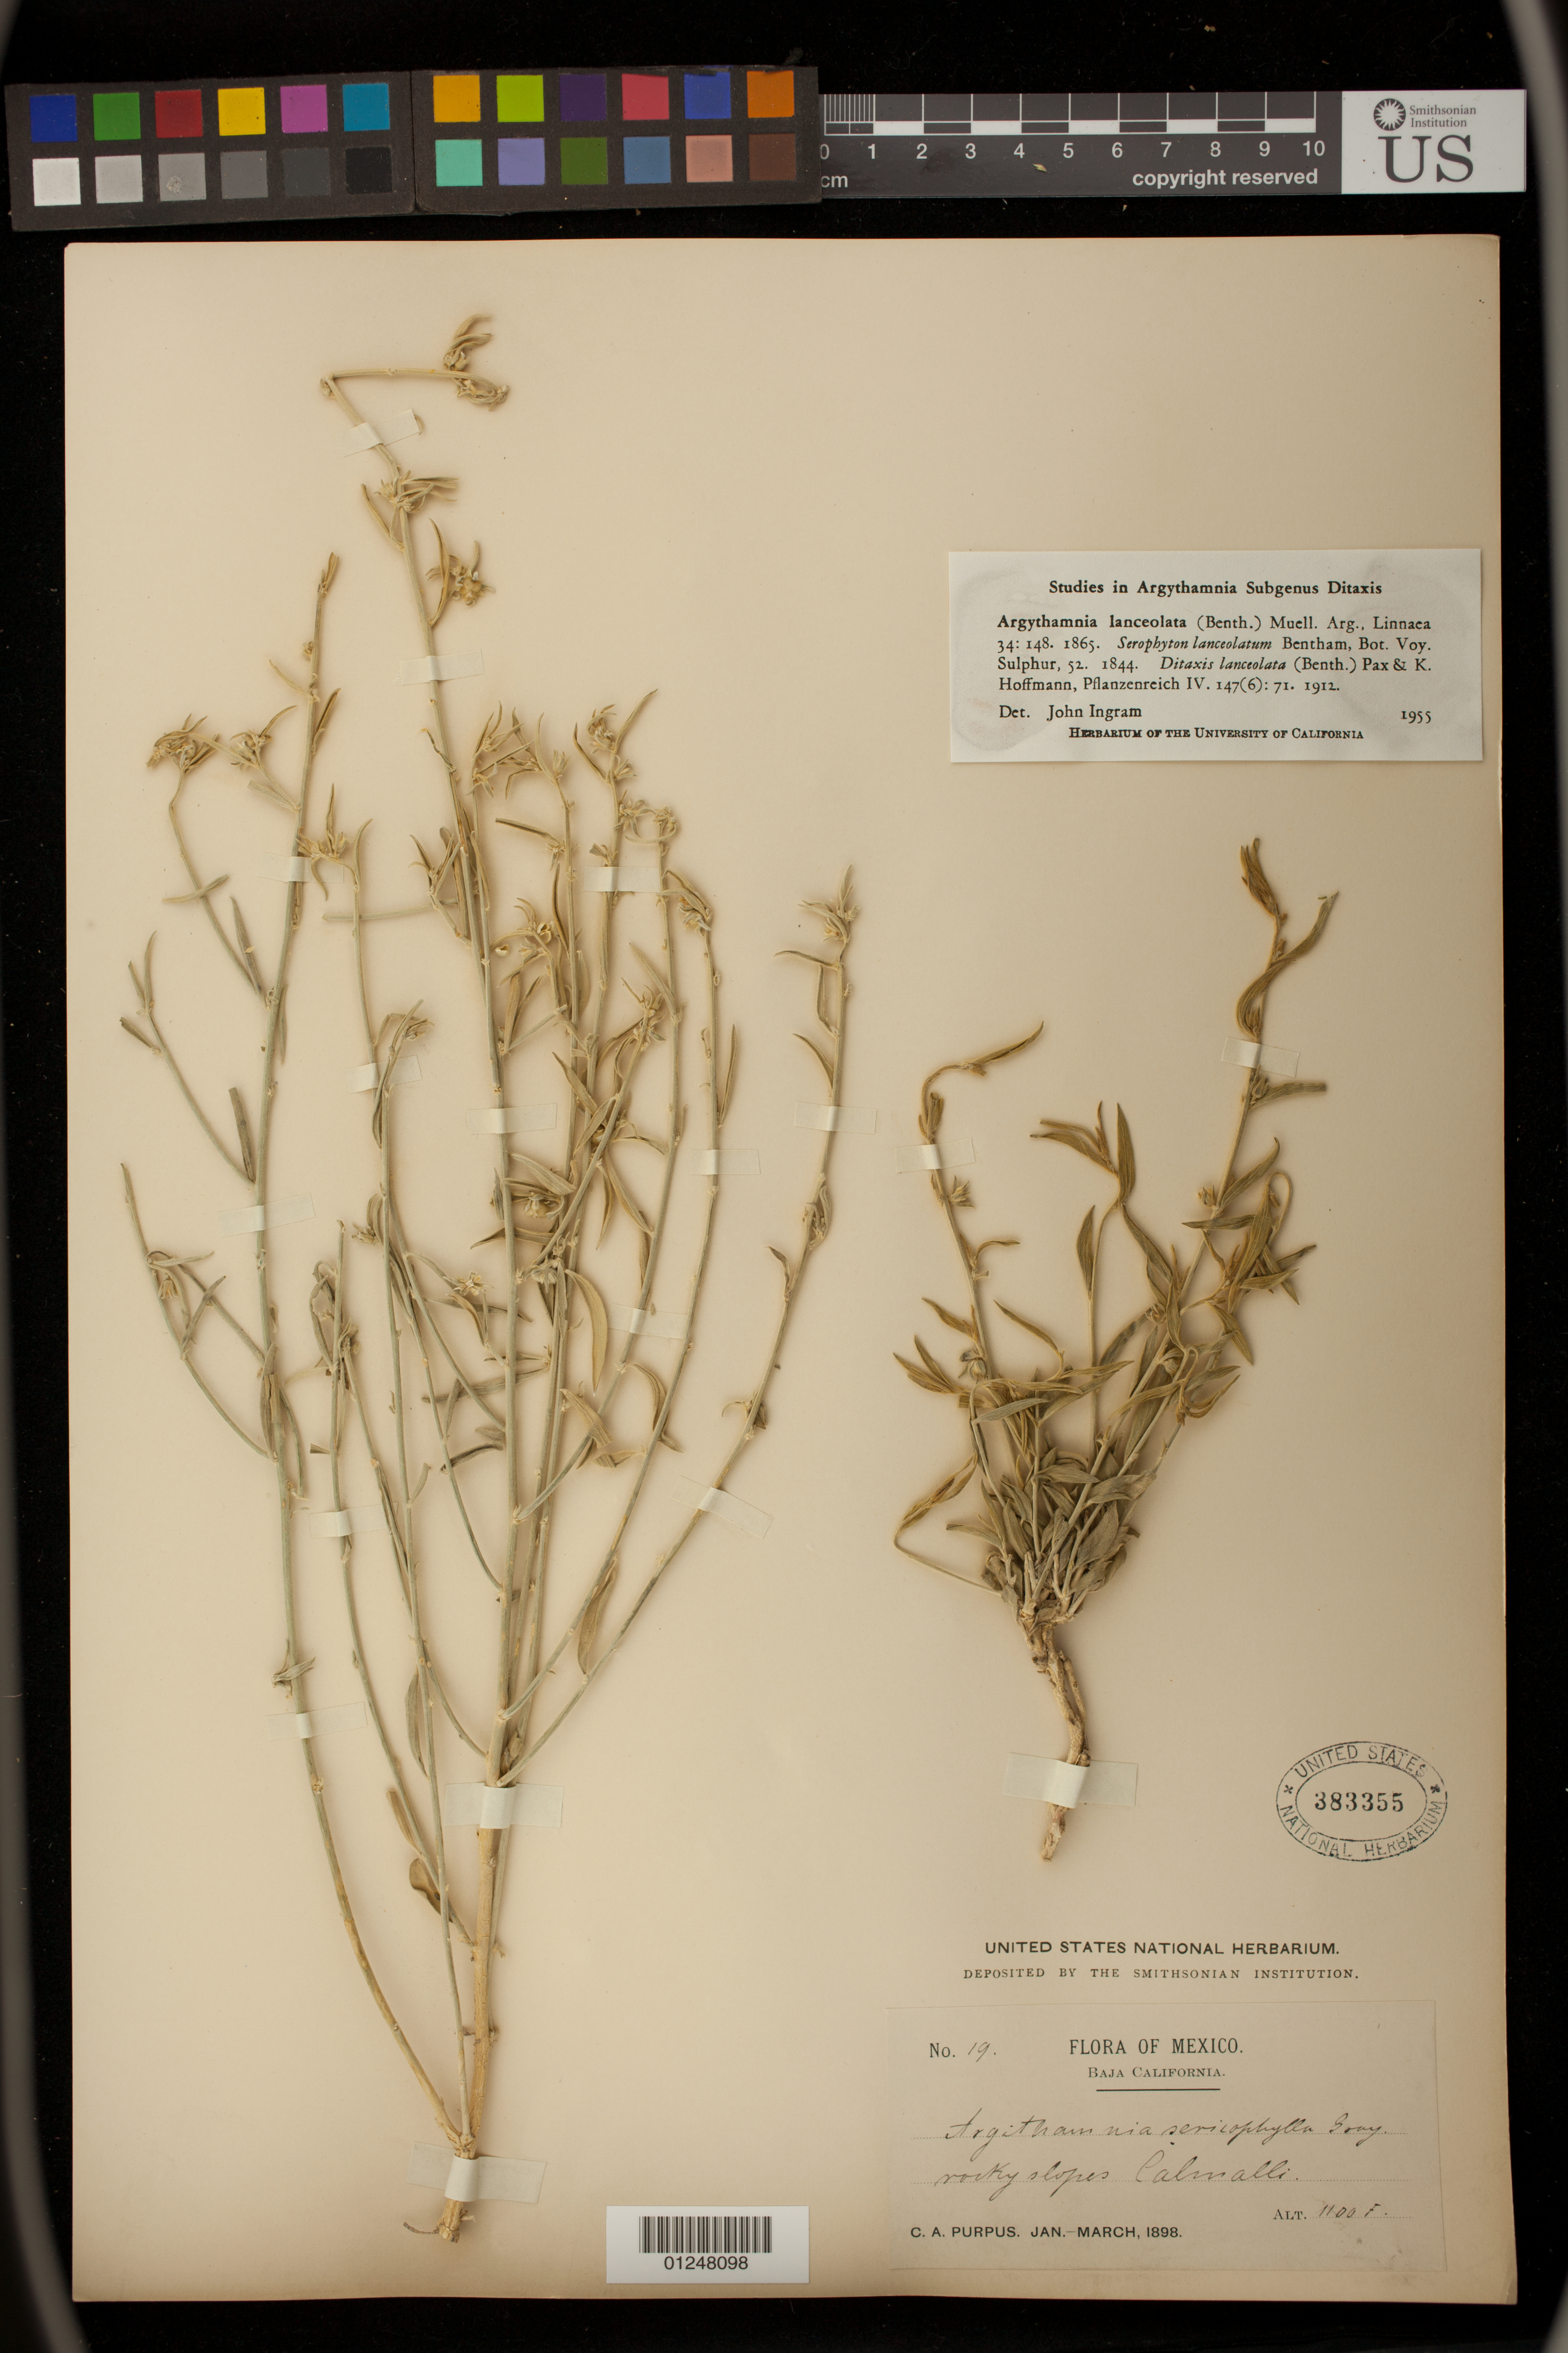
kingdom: Plantae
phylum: Tracheophyta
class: Magnoliopsida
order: Malpighiales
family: Euphorbiaceae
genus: Argythamnia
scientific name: Argythamnia lanceolata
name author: (Benth.) Müll. Arg.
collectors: C. A. Purpus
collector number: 19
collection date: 1898-01/1898-03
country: Mexico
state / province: Baja California Norte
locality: Calmallli [sp.?]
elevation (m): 335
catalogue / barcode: US 383355